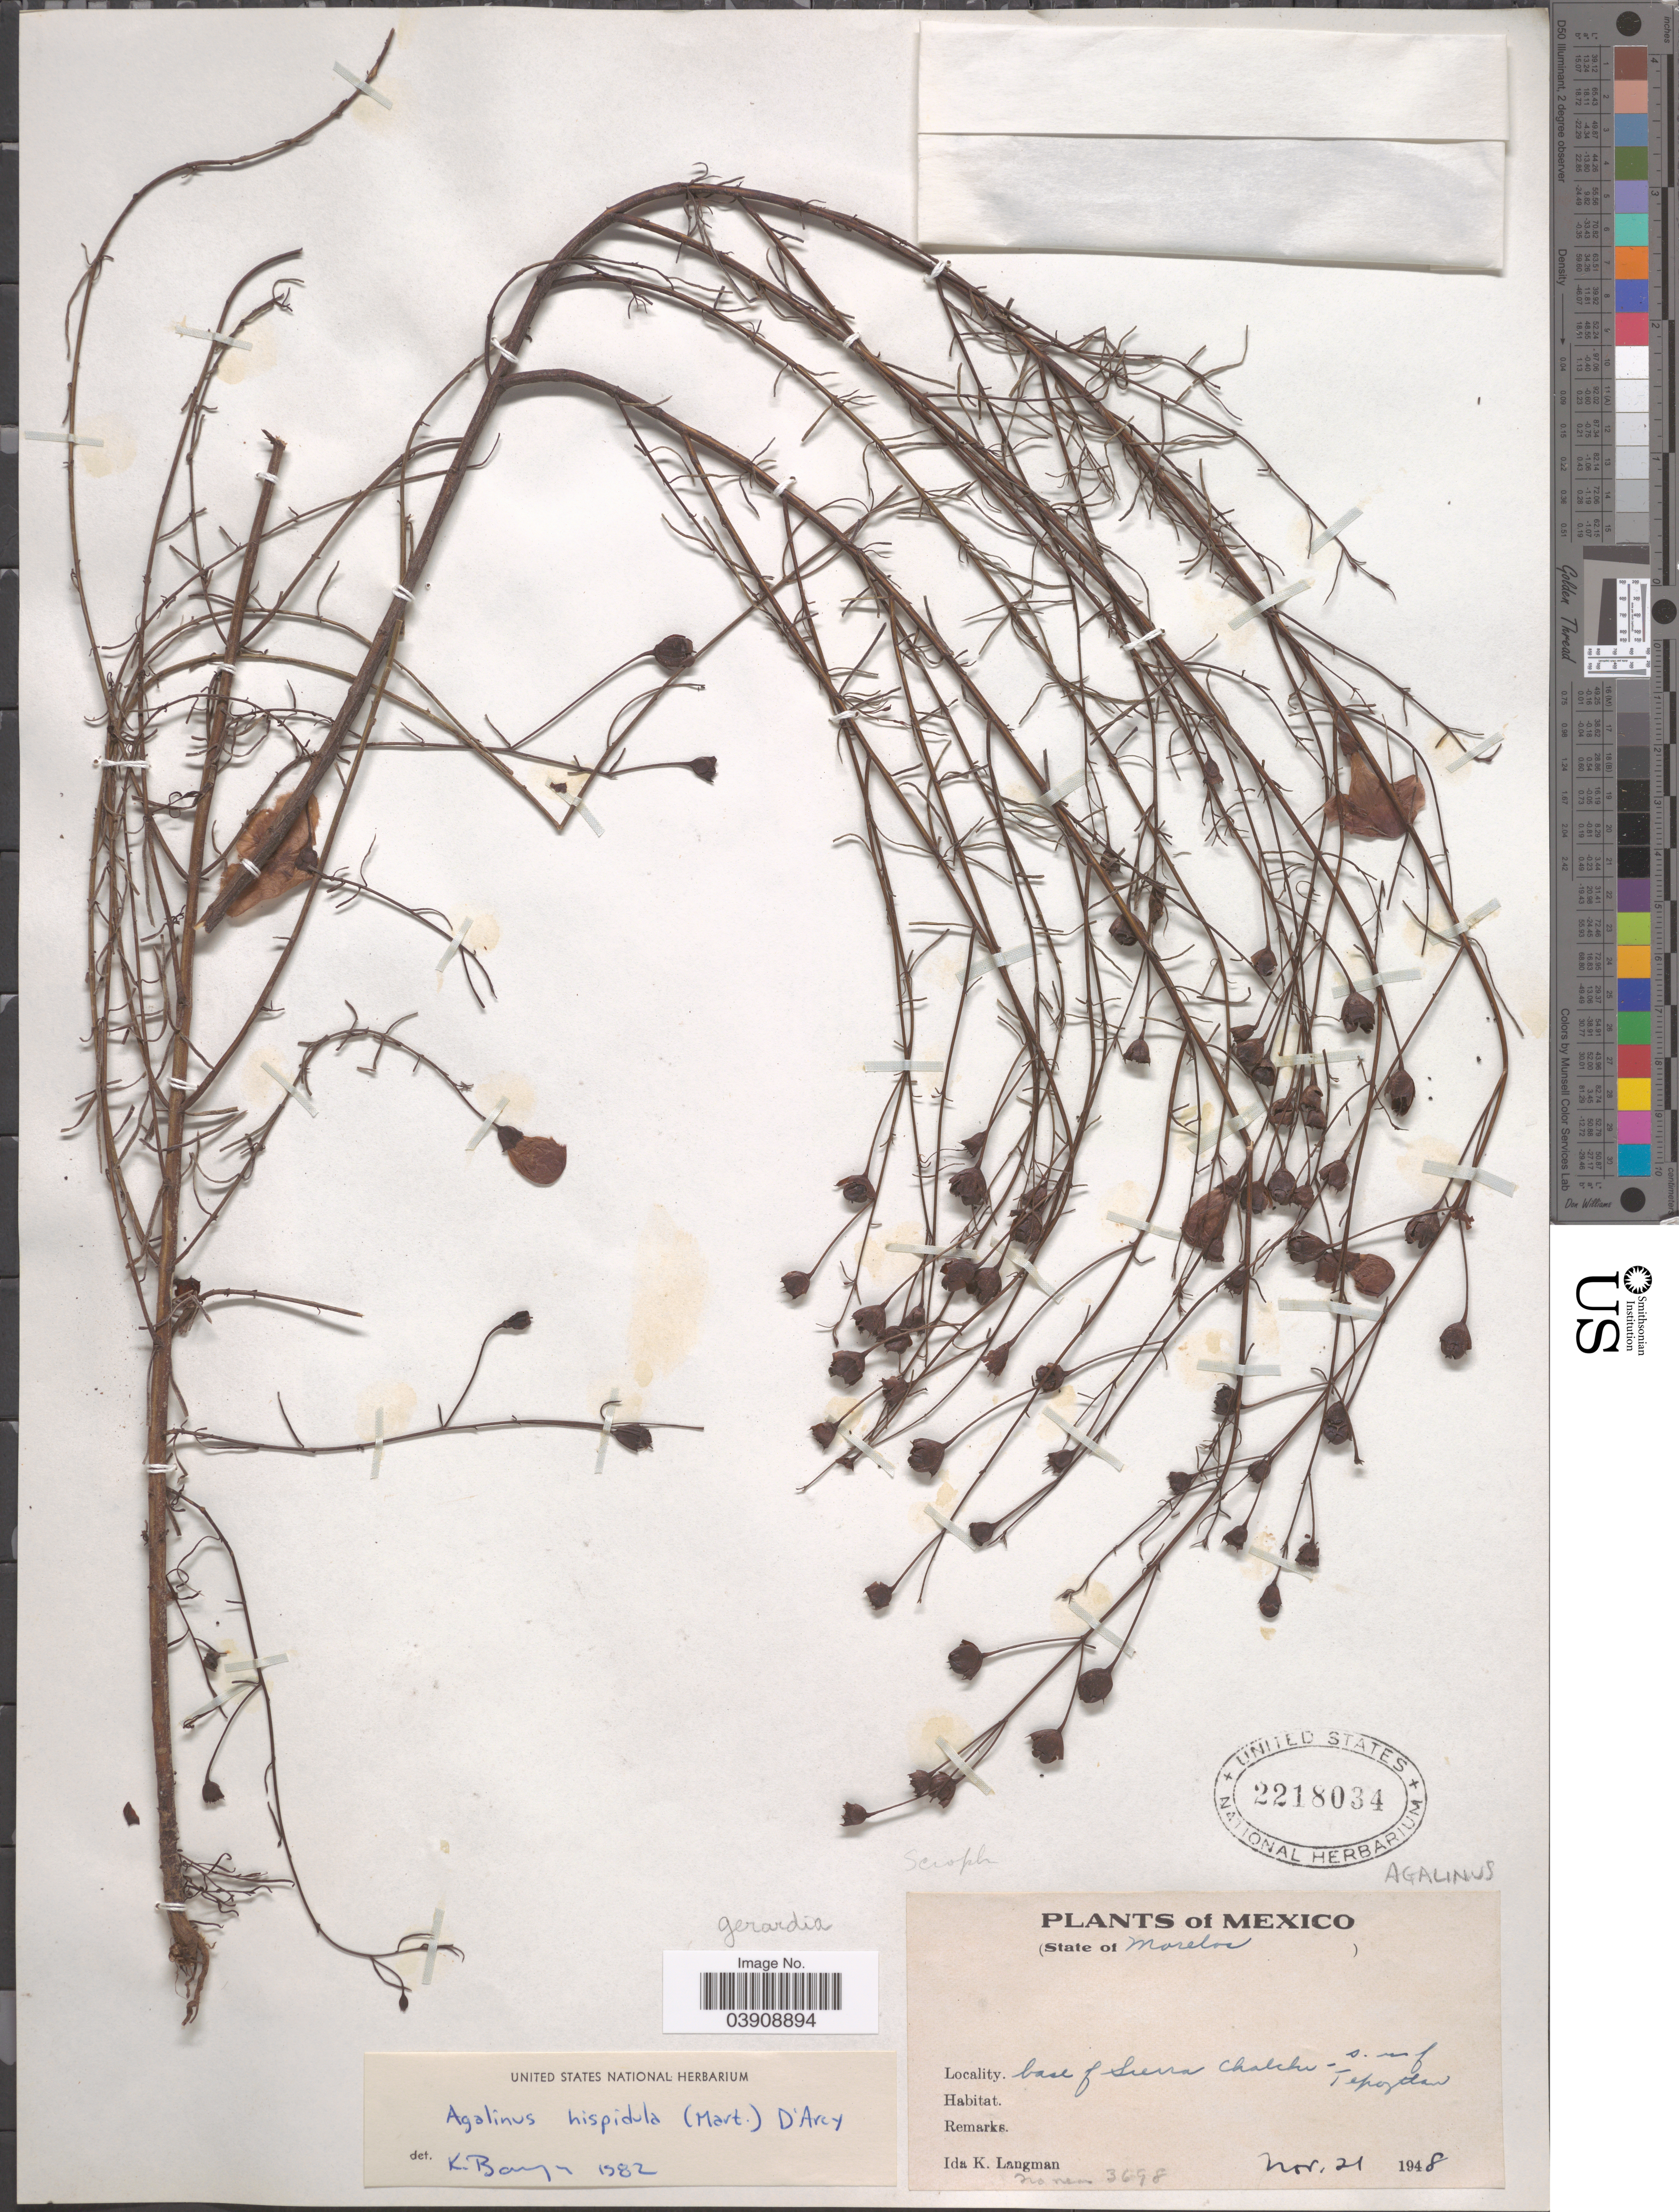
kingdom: Plantae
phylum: Tracheophyta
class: Magnoliopsida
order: Lamiales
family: Orobanchaceae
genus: Agalinis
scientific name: Agalinis hispidula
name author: (Mart.) D'Arcy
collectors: I. K. Langman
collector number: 3698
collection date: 1948-11-21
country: Mexico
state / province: Morelos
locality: Base of Sierra Chalchi - s. of Tepoztlán.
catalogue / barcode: US 2218034